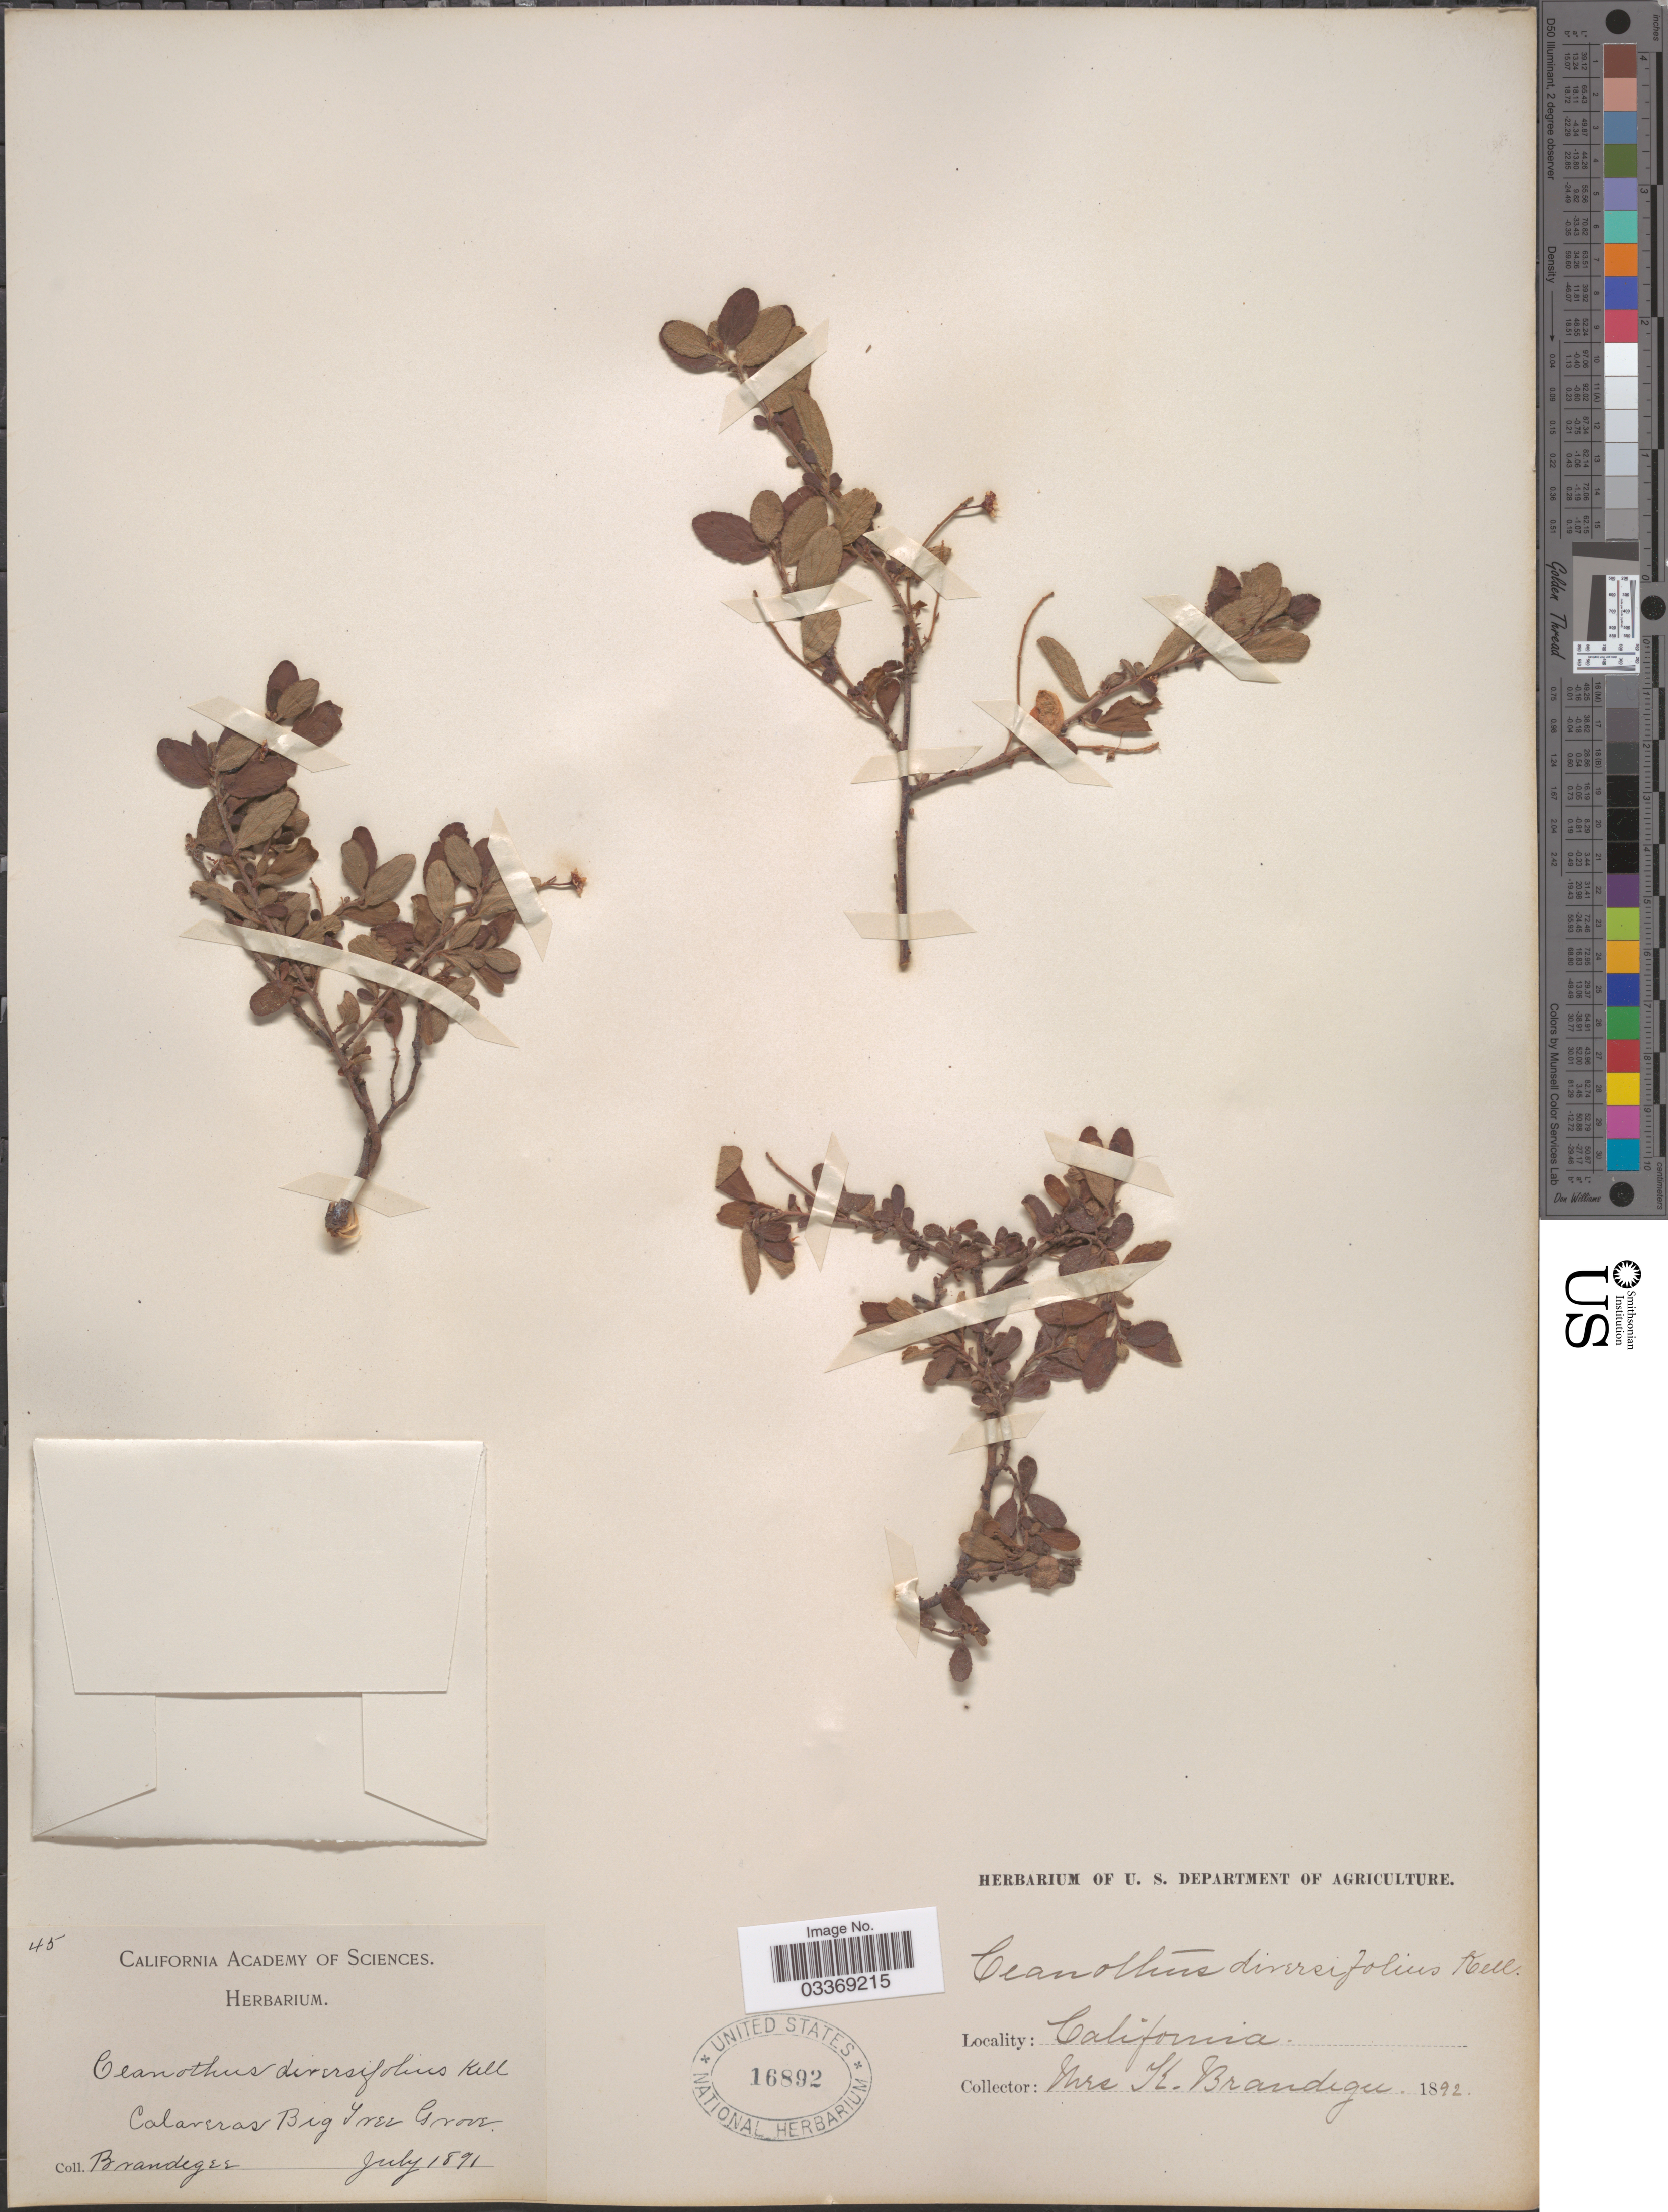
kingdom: Plantae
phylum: Tracheophyta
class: Magnoliopsida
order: Rosales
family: Rhamnaceae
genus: Ceanothus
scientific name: Ceanothus diversifolius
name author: Kellogg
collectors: K. Brandegee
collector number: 45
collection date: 1891-07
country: United States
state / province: California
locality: Calaveras Big Tree Grove.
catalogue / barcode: US 16892